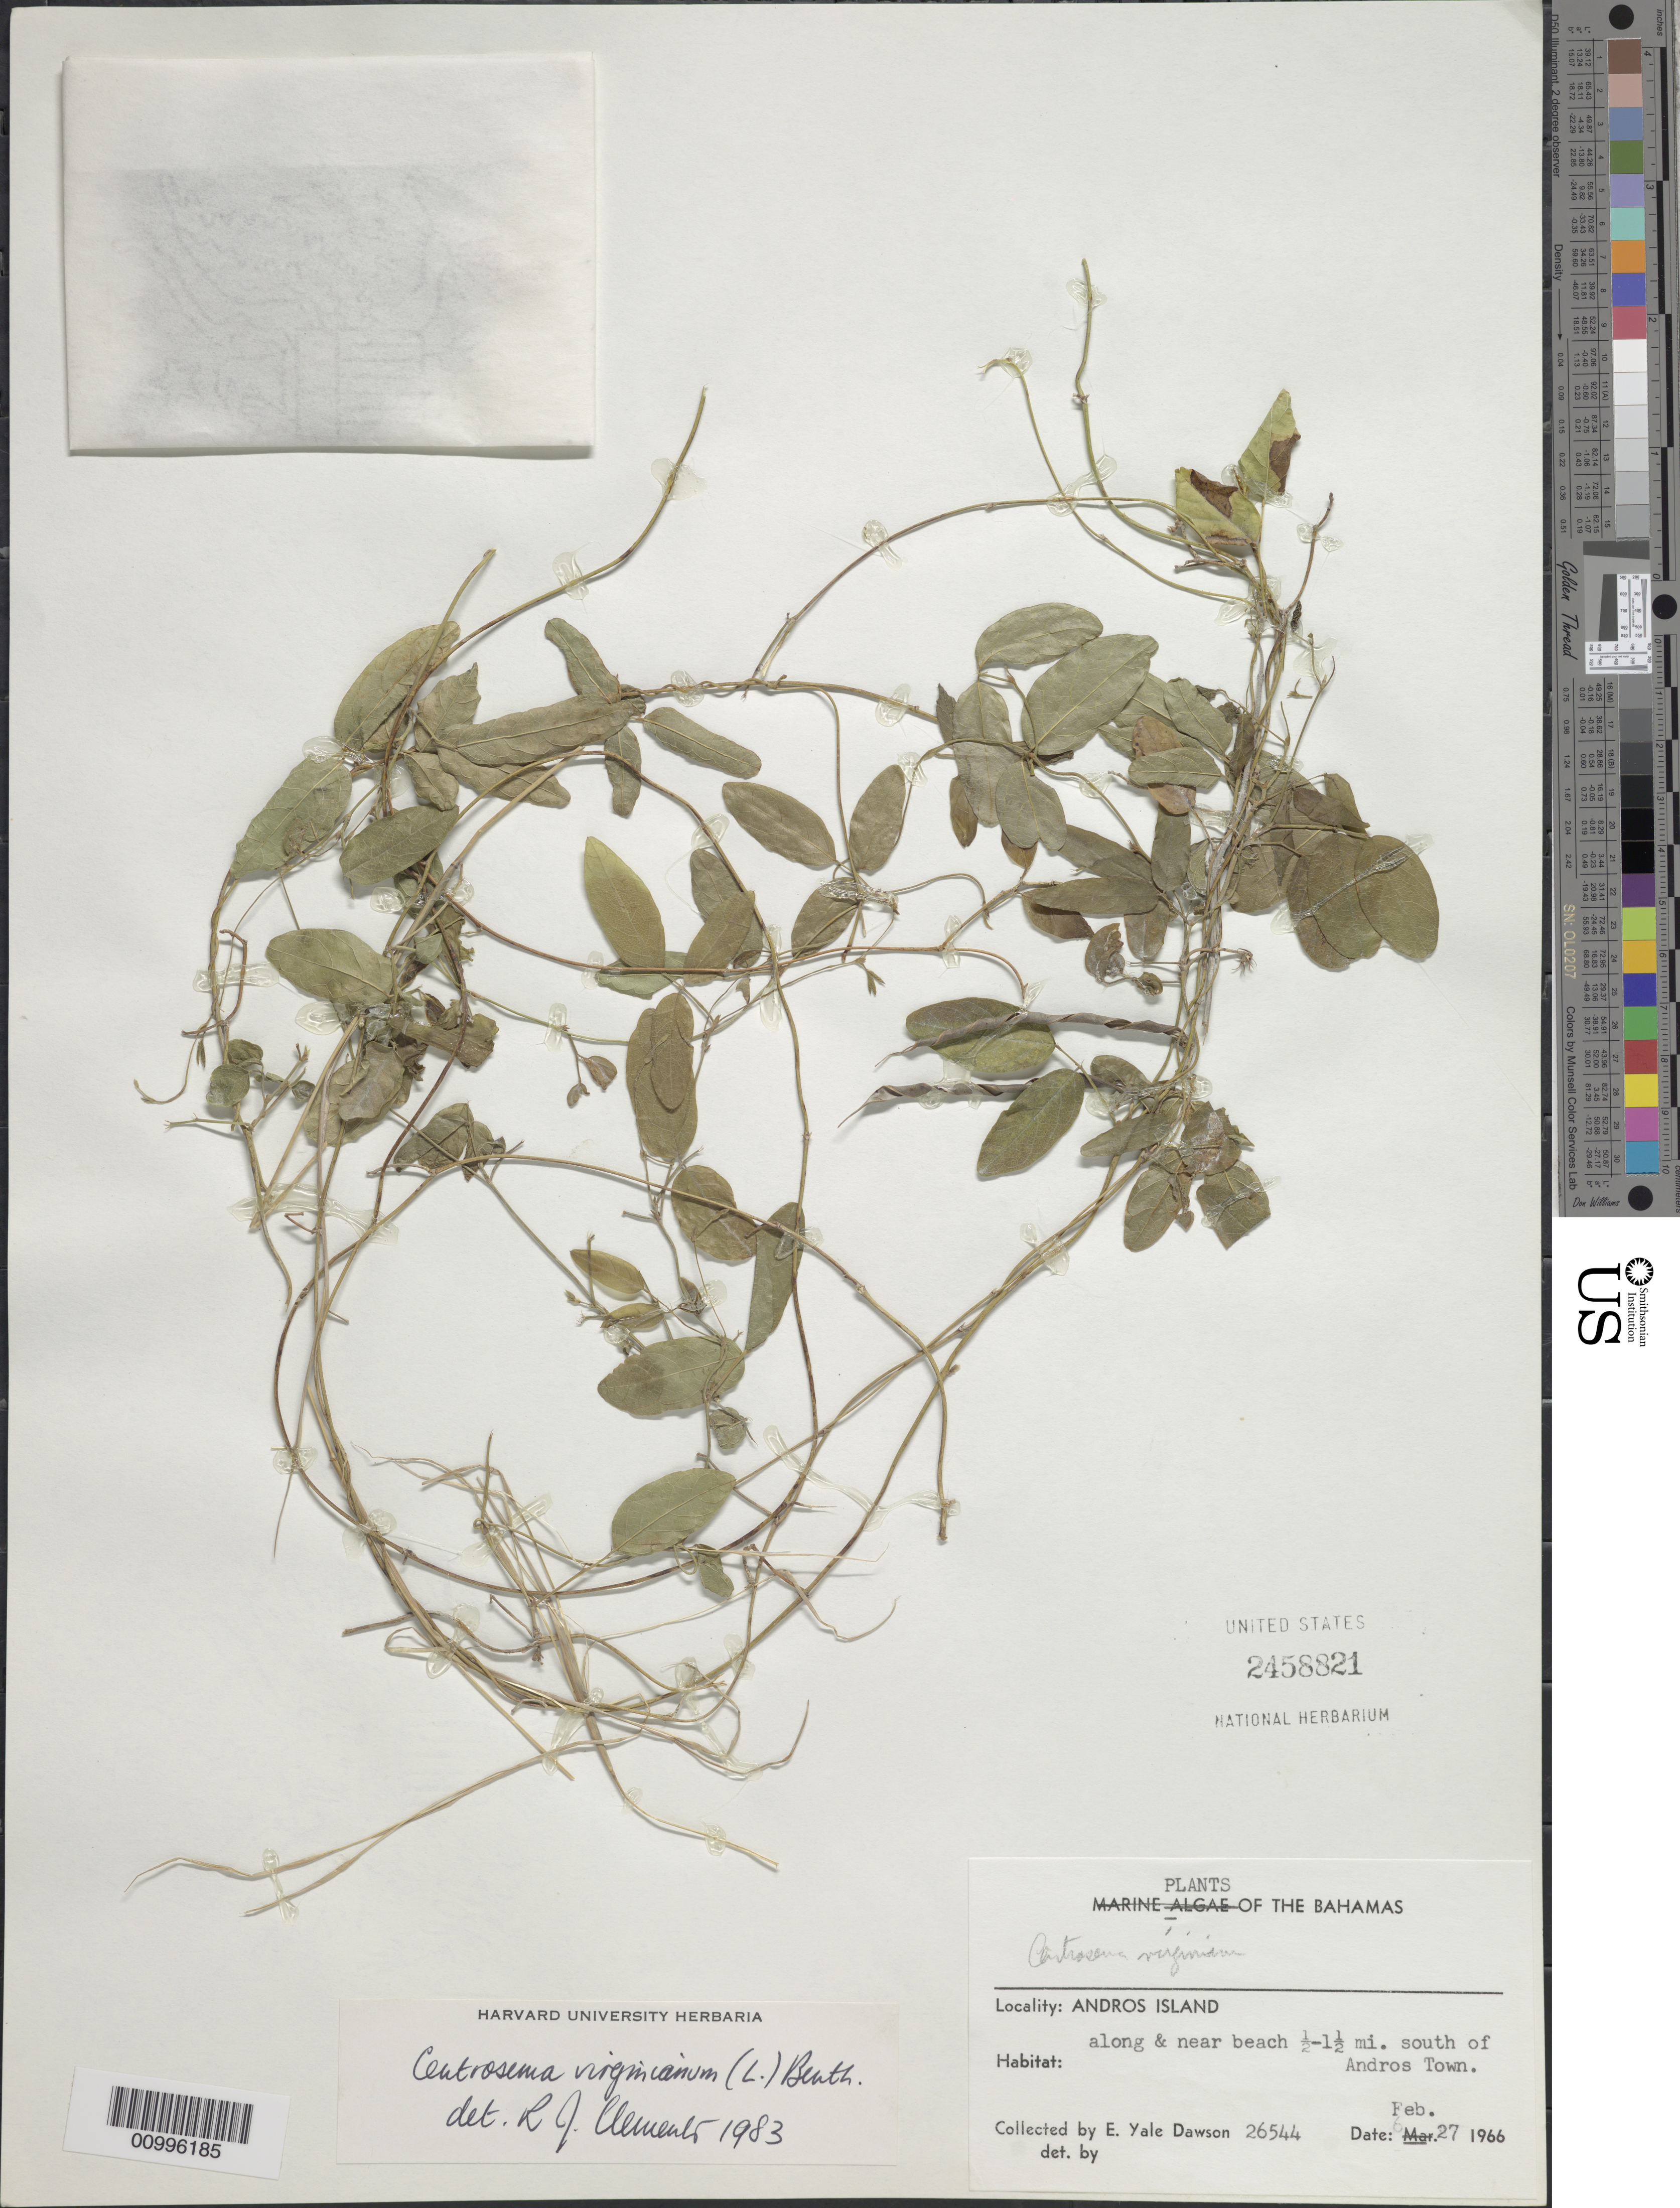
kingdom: Plantae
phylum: Tracheophyta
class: Magnoliopsida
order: Fabales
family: Fabaceae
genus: Centrosema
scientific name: Centrosema virginianum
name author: (L.) Benth.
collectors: E. Y. Dawson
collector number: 26544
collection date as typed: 27 Feb 1966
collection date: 1966-02-27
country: Bahamas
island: Andros I.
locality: Along and near beach half-one and a half miles S of Andros Town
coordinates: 0 N, 0 E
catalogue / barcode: US 2458821